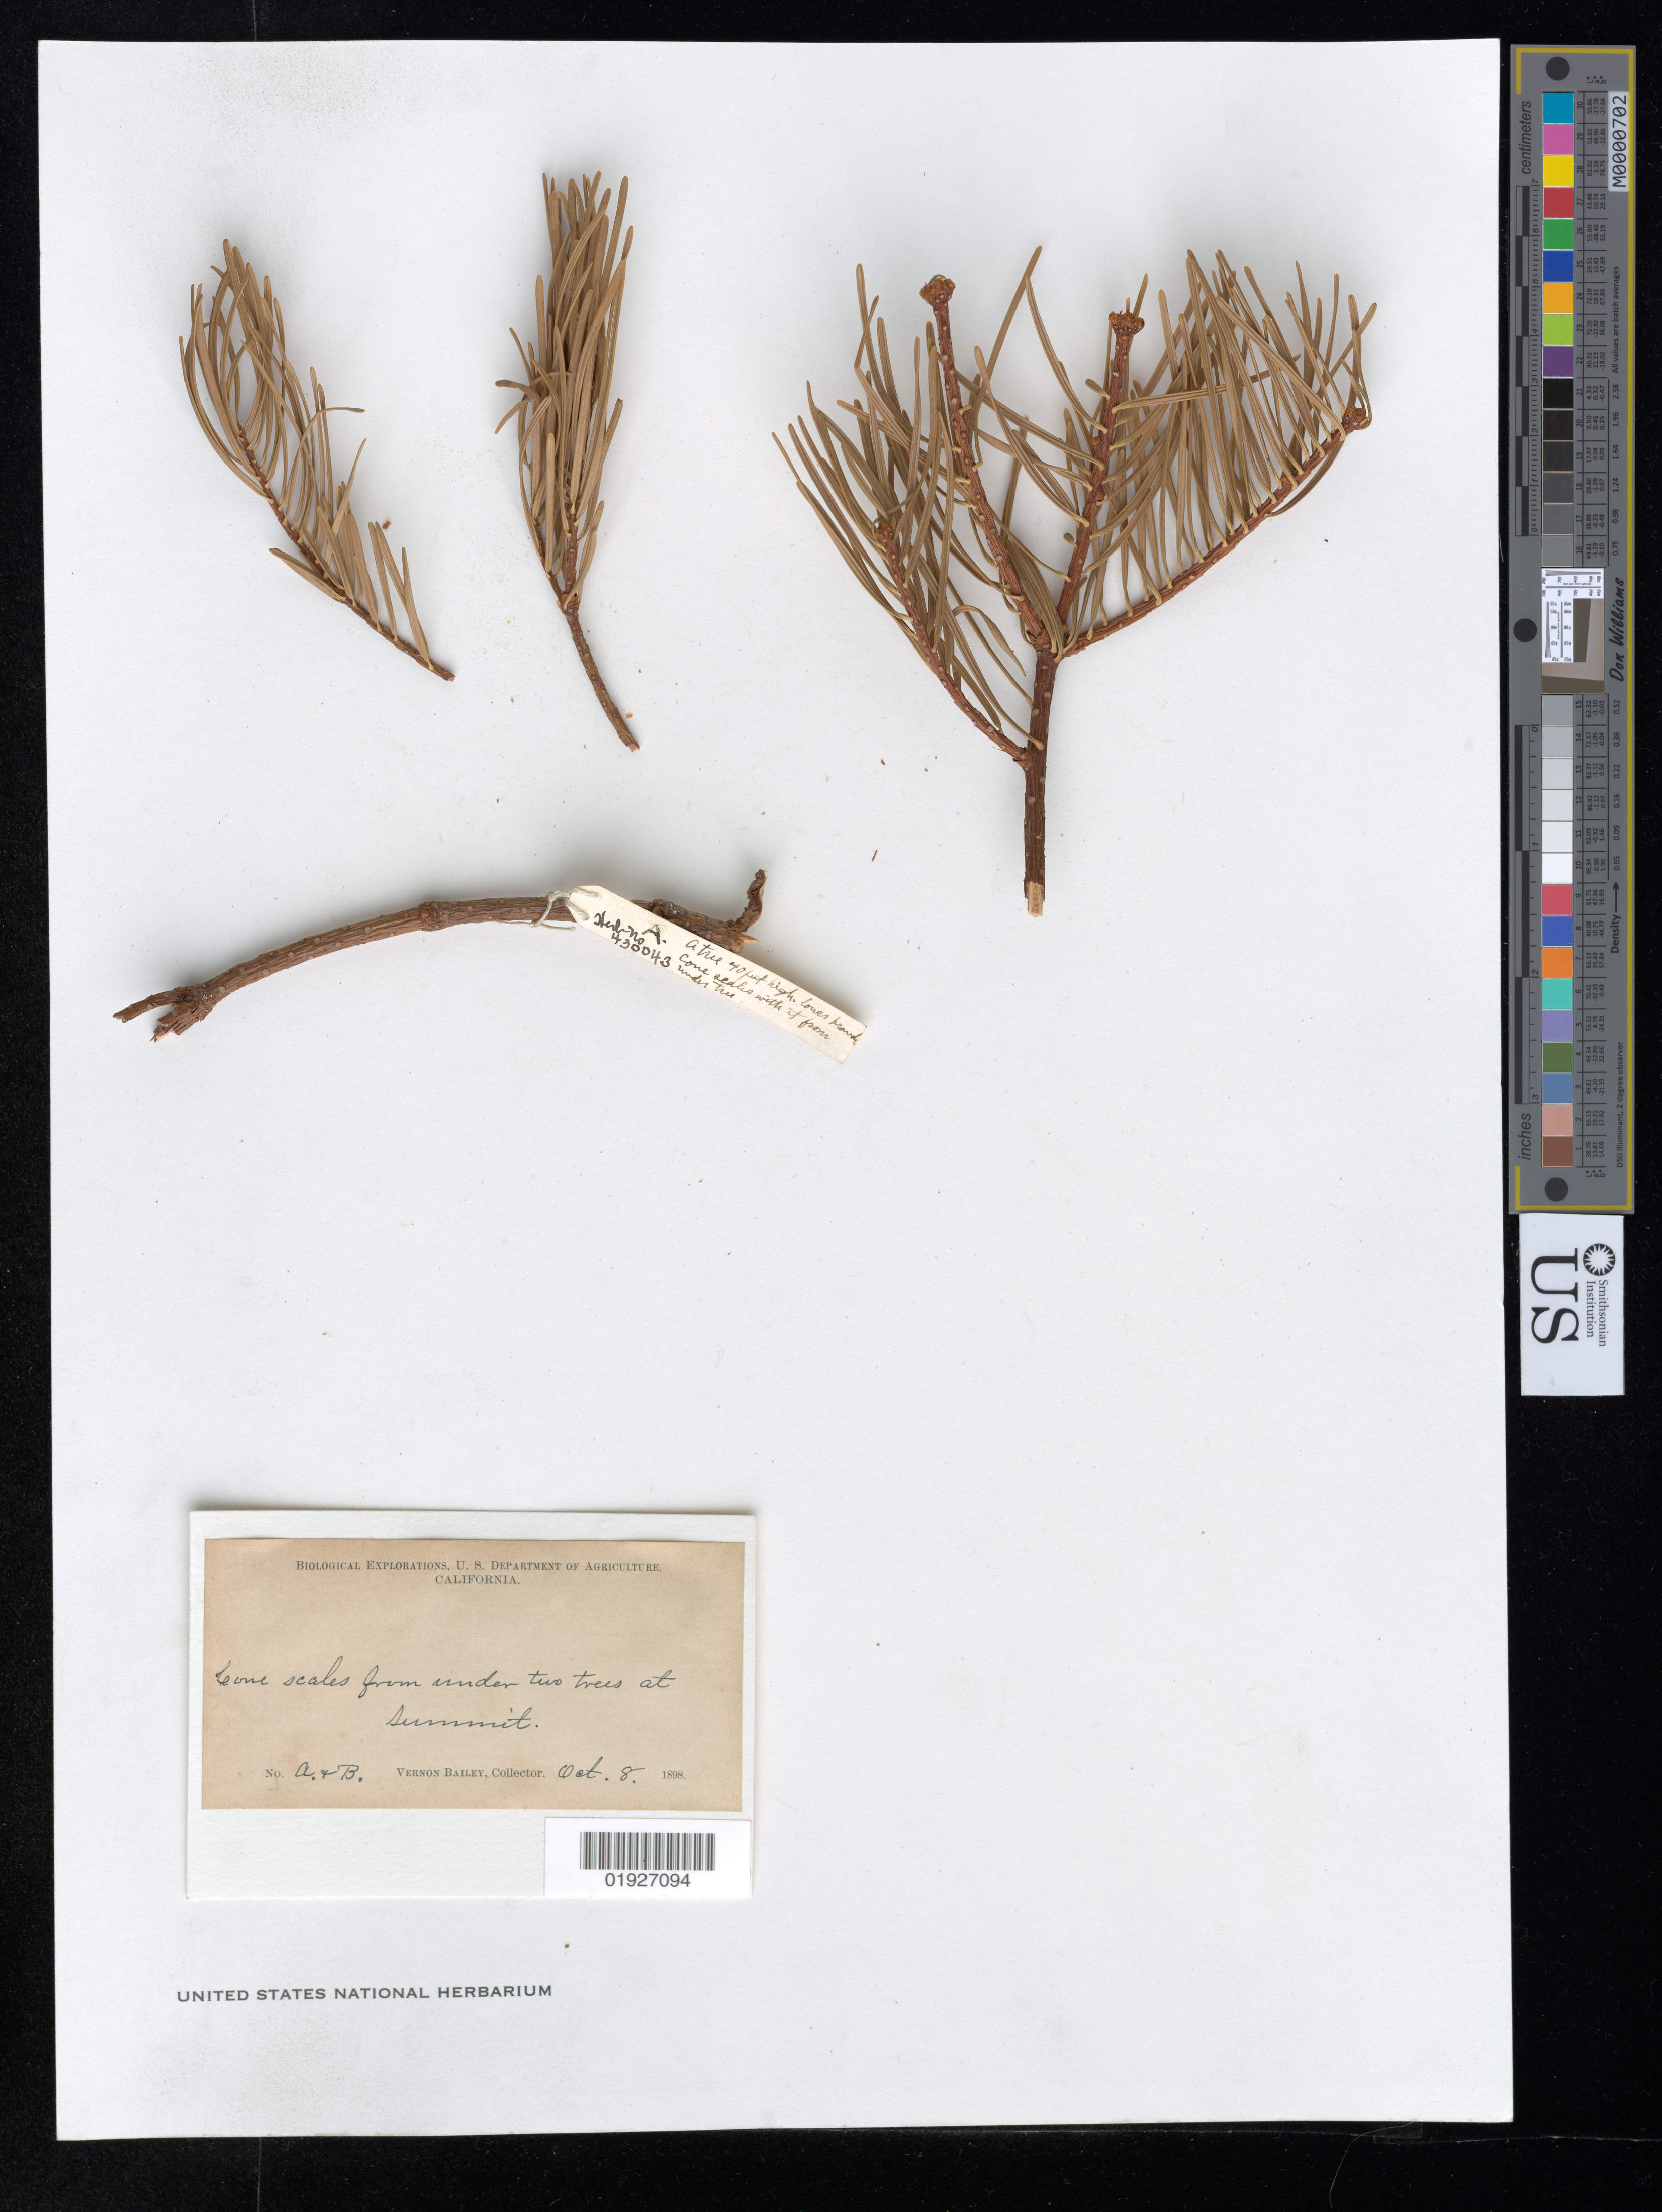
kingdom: Plantae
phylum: Tracheophyta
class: Pinopsida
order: Pinales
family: Pinaceae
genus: Abies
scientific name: Abies concolor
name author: (Gordon & Glend.) Lindl. ex Hildebr.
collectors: V. Bailey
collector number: A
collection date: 1898-10-08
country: United States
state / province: California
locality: Summit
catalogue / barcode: US 430043